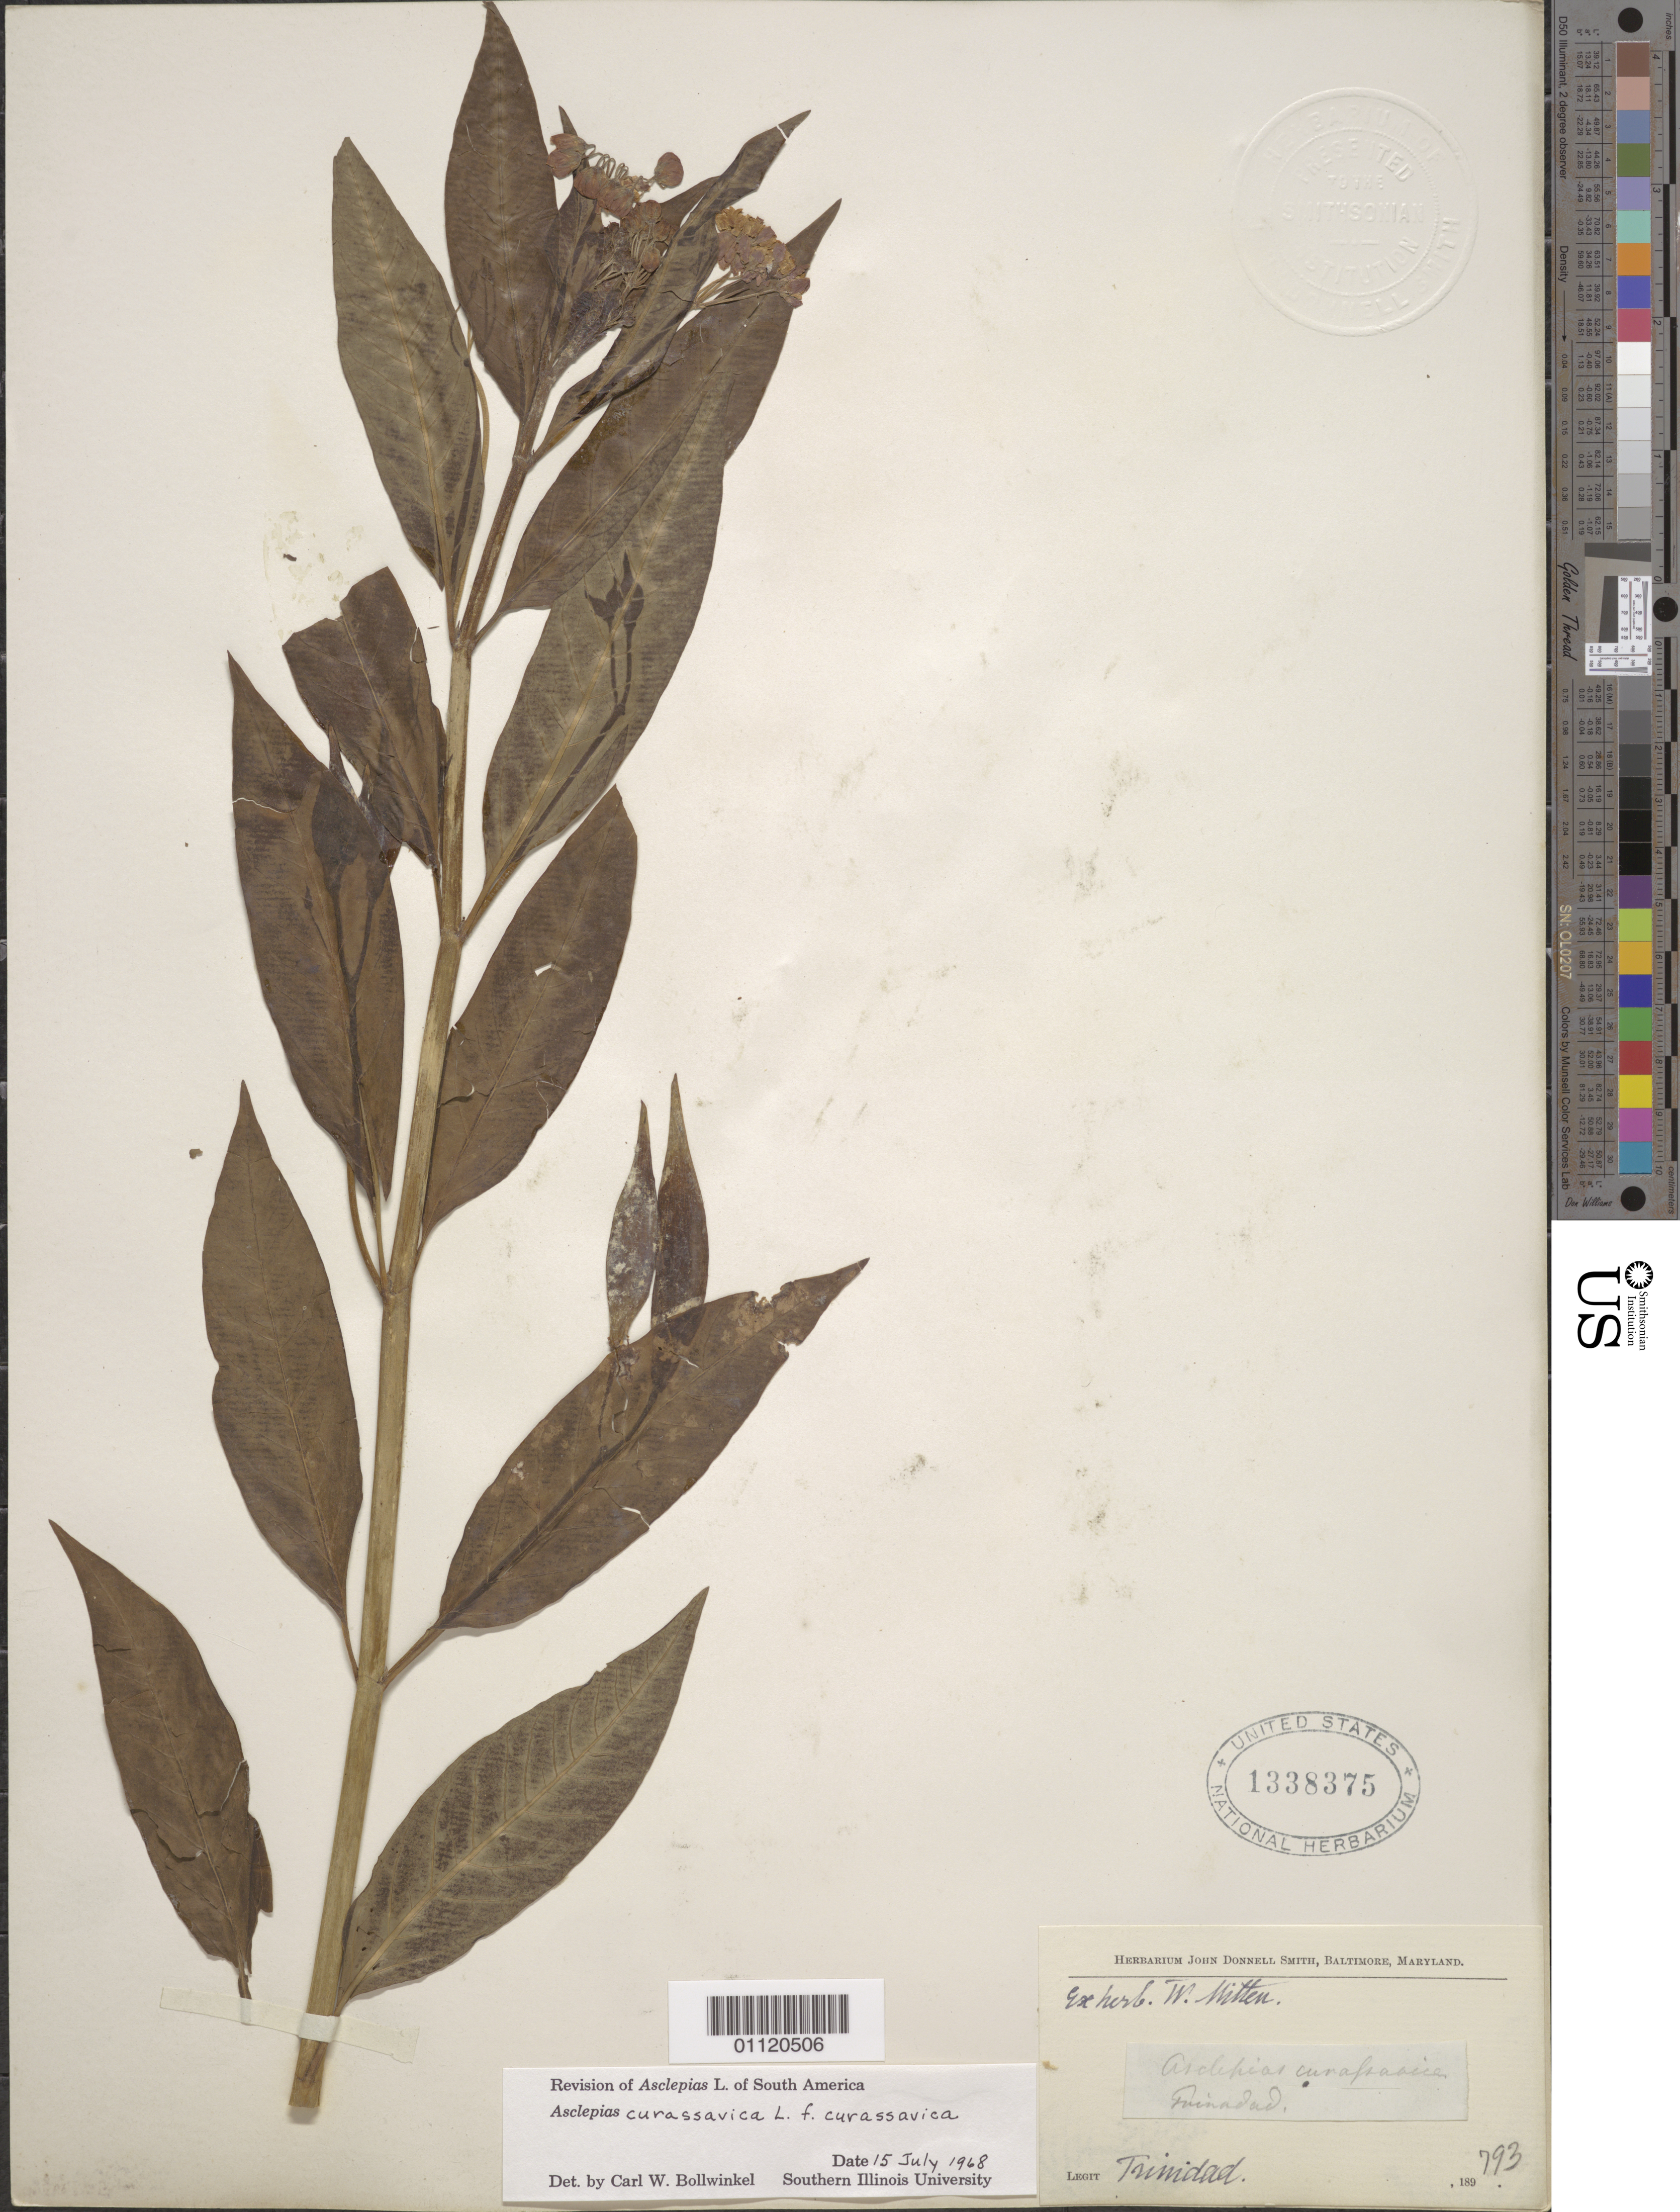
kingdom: Plantae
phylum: Tracheophyta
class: Magnoliopsida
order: Gentianales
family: Apocynaceae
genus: Asclepias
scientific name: Asclepias curassavica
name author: L.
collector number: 793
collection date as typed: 01 Jan 1800 to 31 Dec 1899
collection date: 1800-01-01/1899-12-31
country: Trinidad and Tobago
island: Trinidad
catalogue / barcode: US 1338375